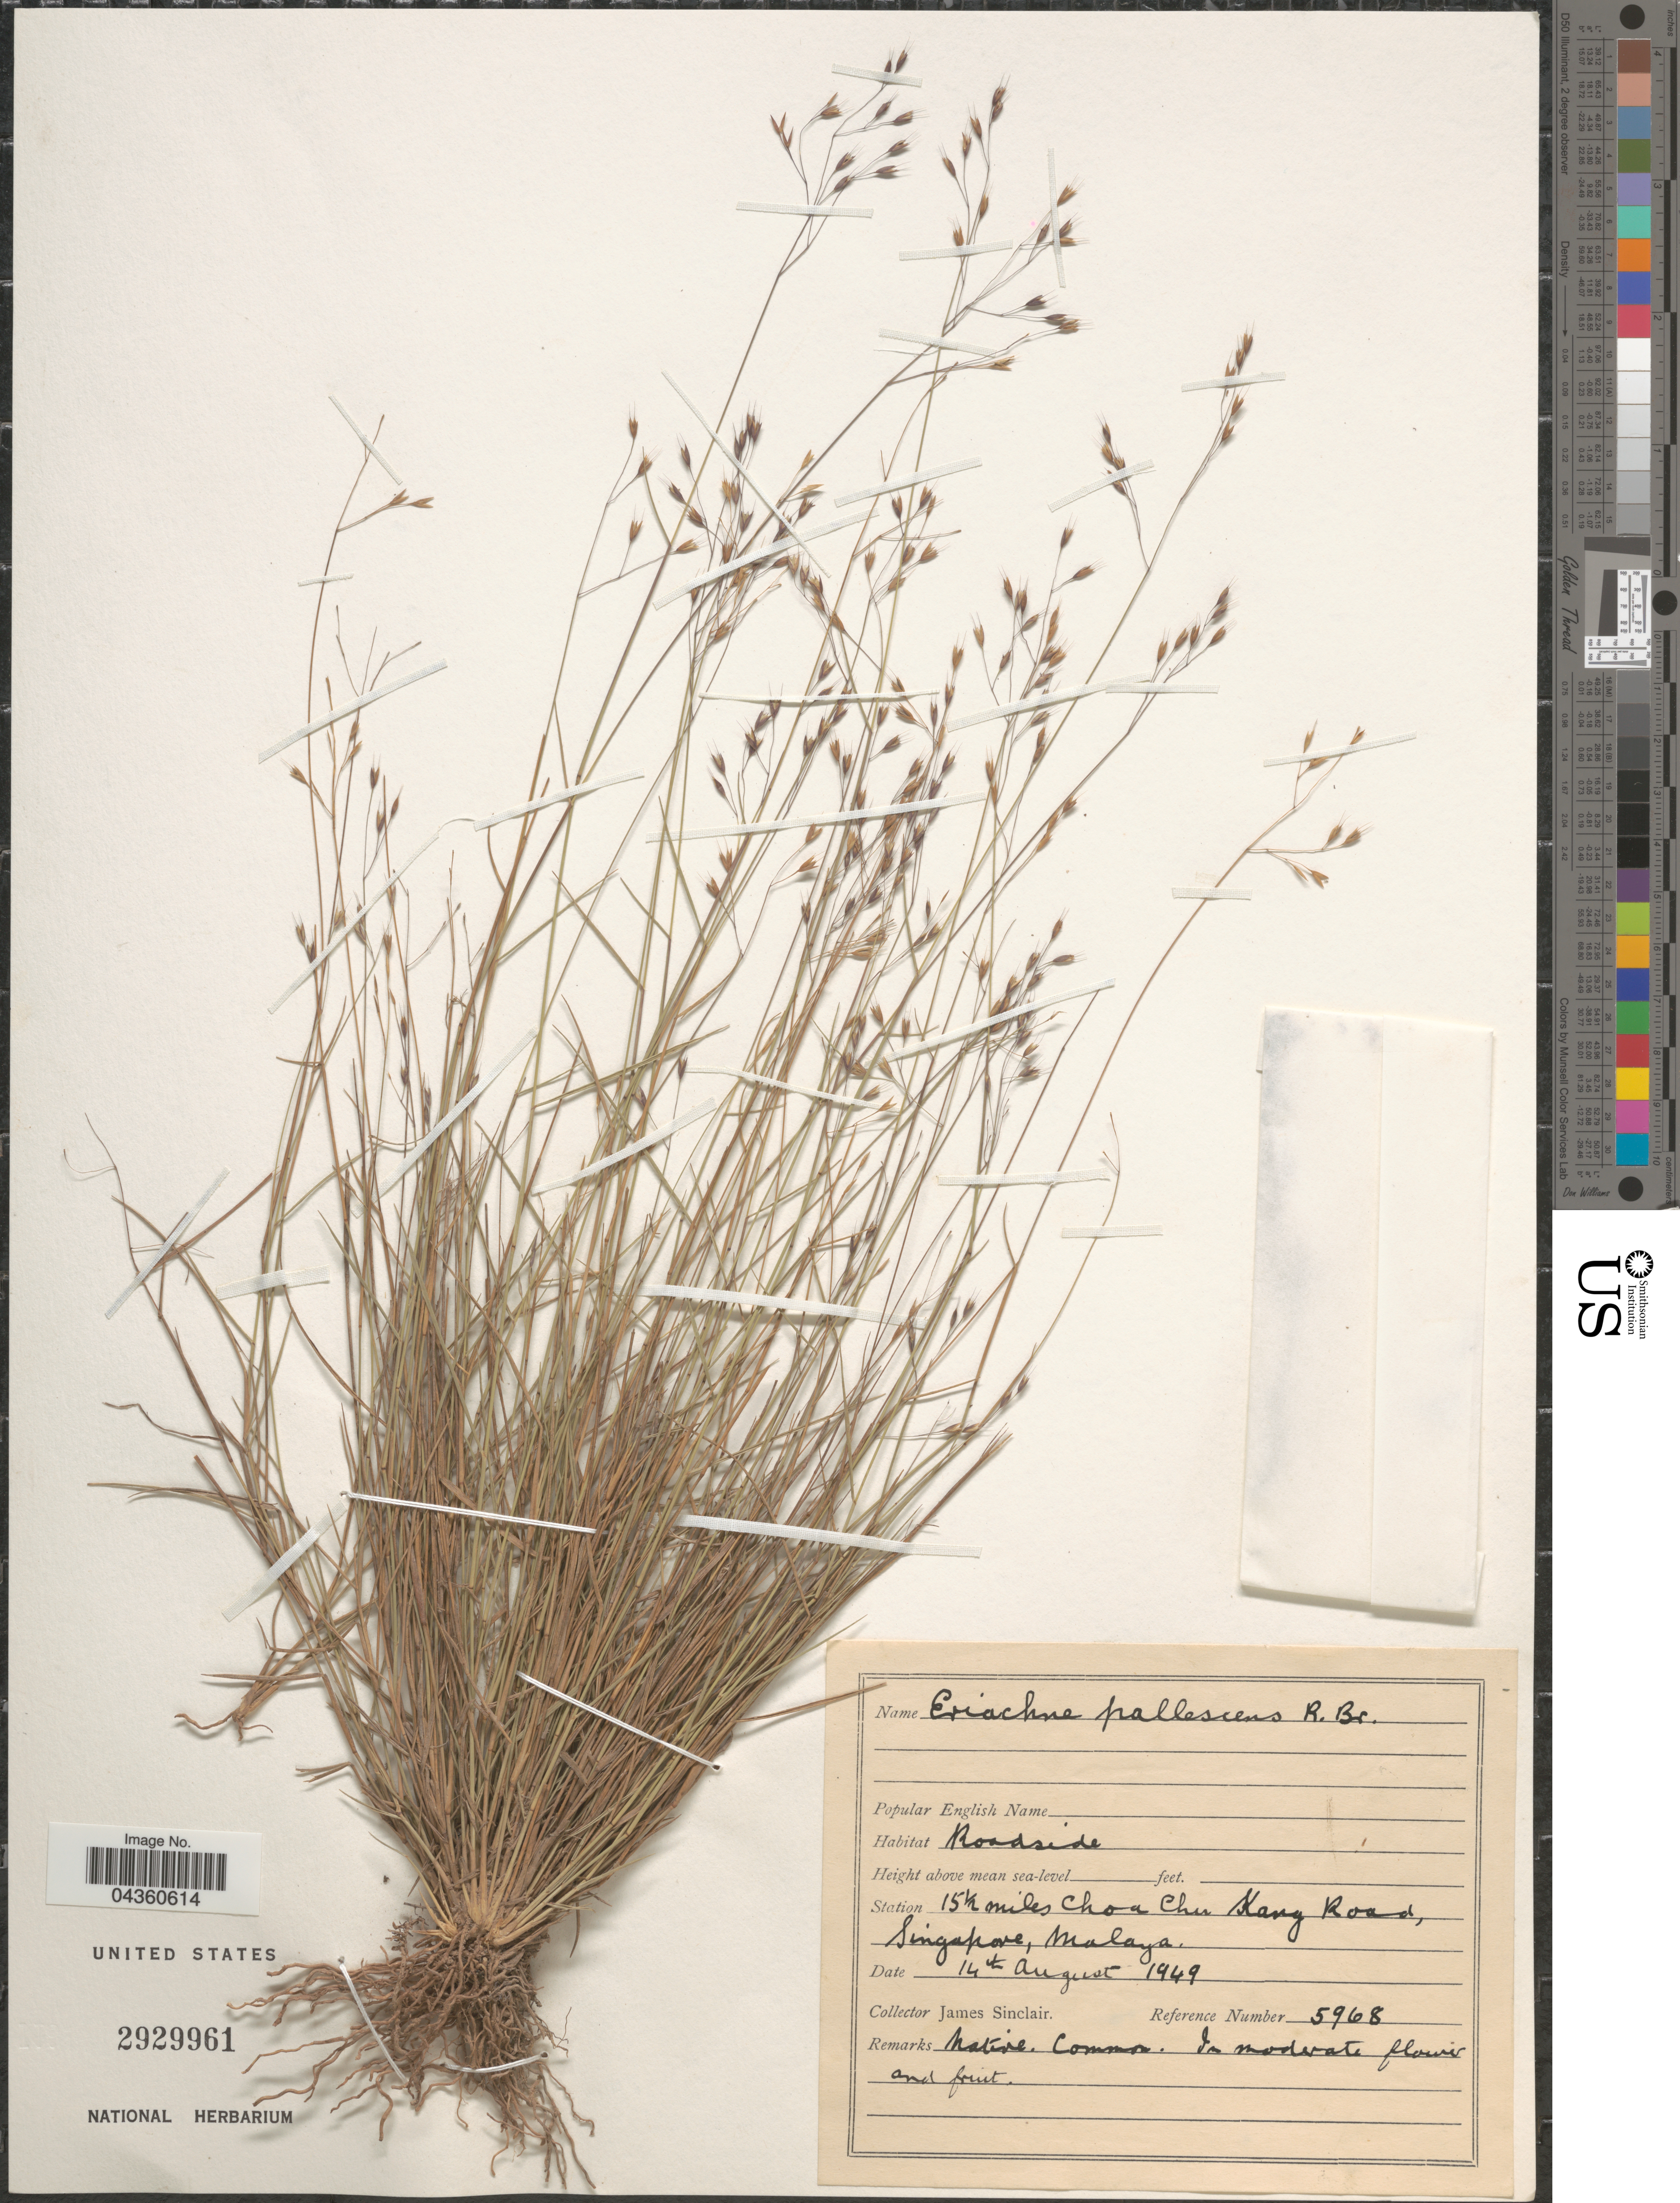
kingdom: Plantae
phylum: Tracheophyta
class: Liliopsida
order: Poales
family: Poaceae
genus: Eriachne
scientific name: Eriachne pallescens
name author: R. Br.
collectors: J. Sinclair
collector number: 5968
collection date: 1949-08-14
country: Singapore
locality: Station 15½ miles Choa Chu Kang Road, Malaya.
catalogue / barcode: US 2929961